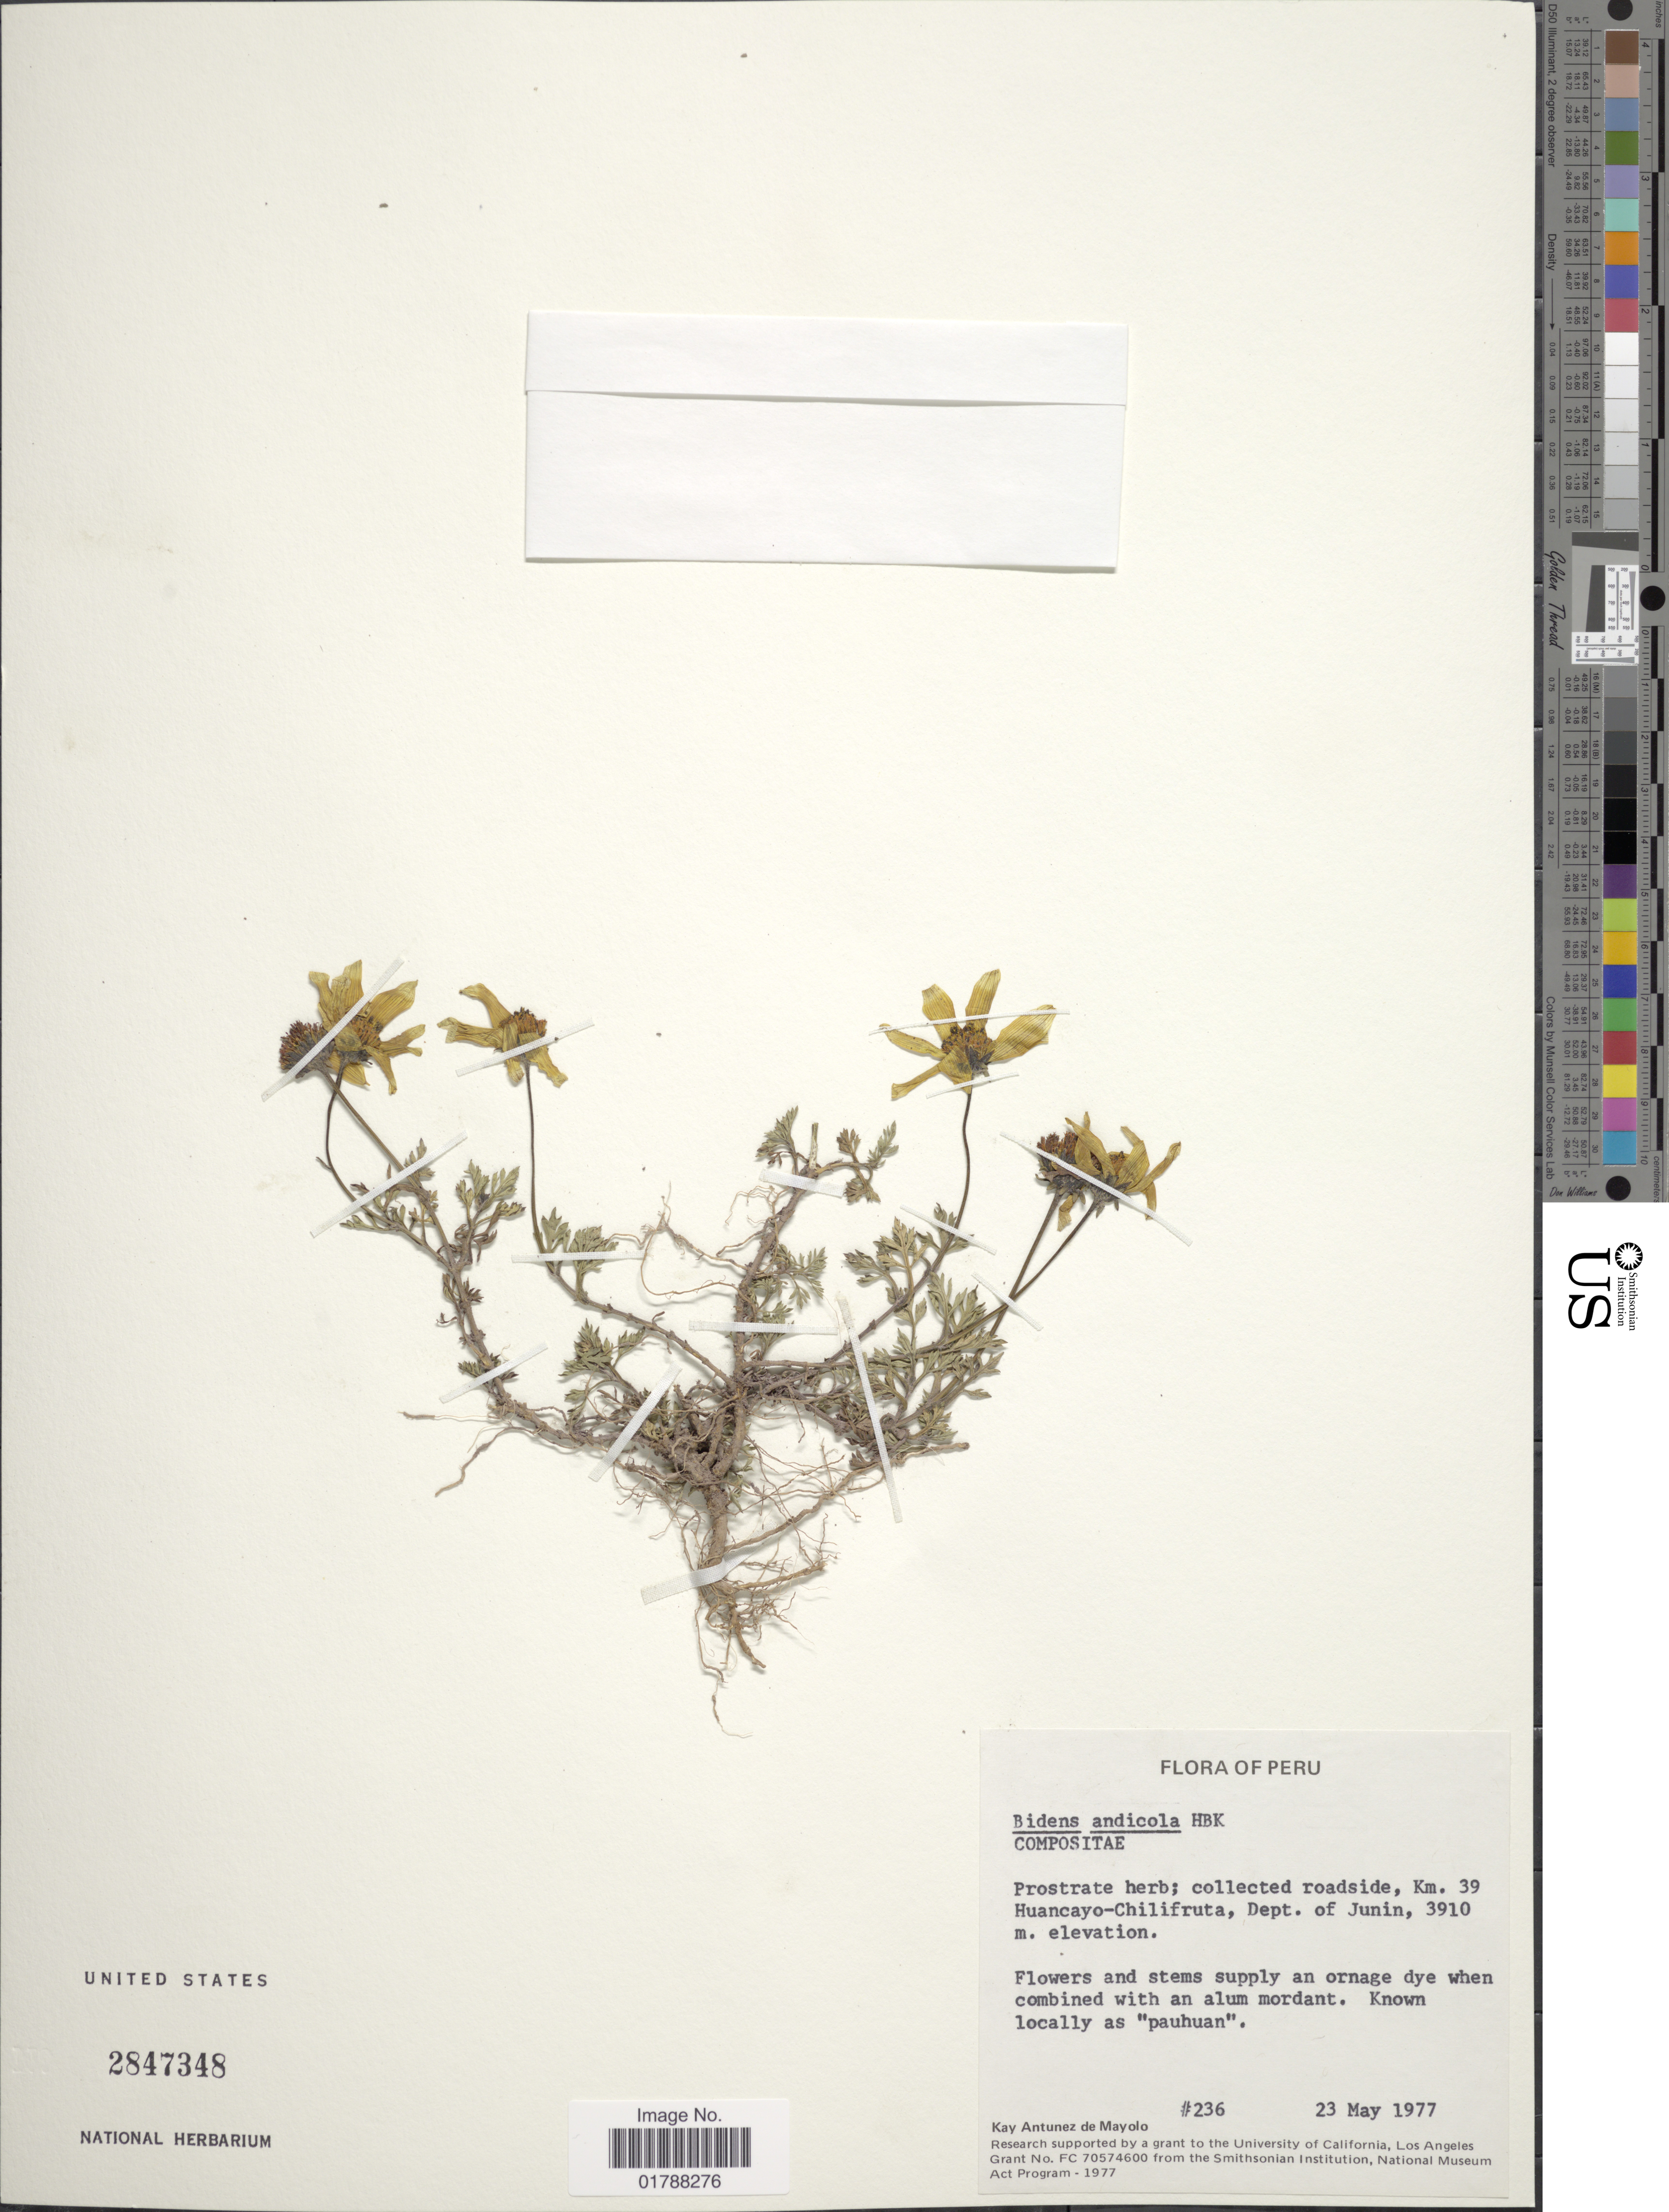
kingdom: Plantae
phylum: Tracheophyta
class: Magnoliopsida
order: Asterales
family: Asteraceae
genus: Bidens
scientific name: Bidens andicola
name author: Kunth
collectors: K. Antunez de Mayolo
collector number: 236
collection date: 1977-05-23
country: Peru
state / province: Junín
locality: Roadside, Km. 39 Huancayo-Chilifruta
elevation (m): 3910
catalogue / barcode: US 2847348